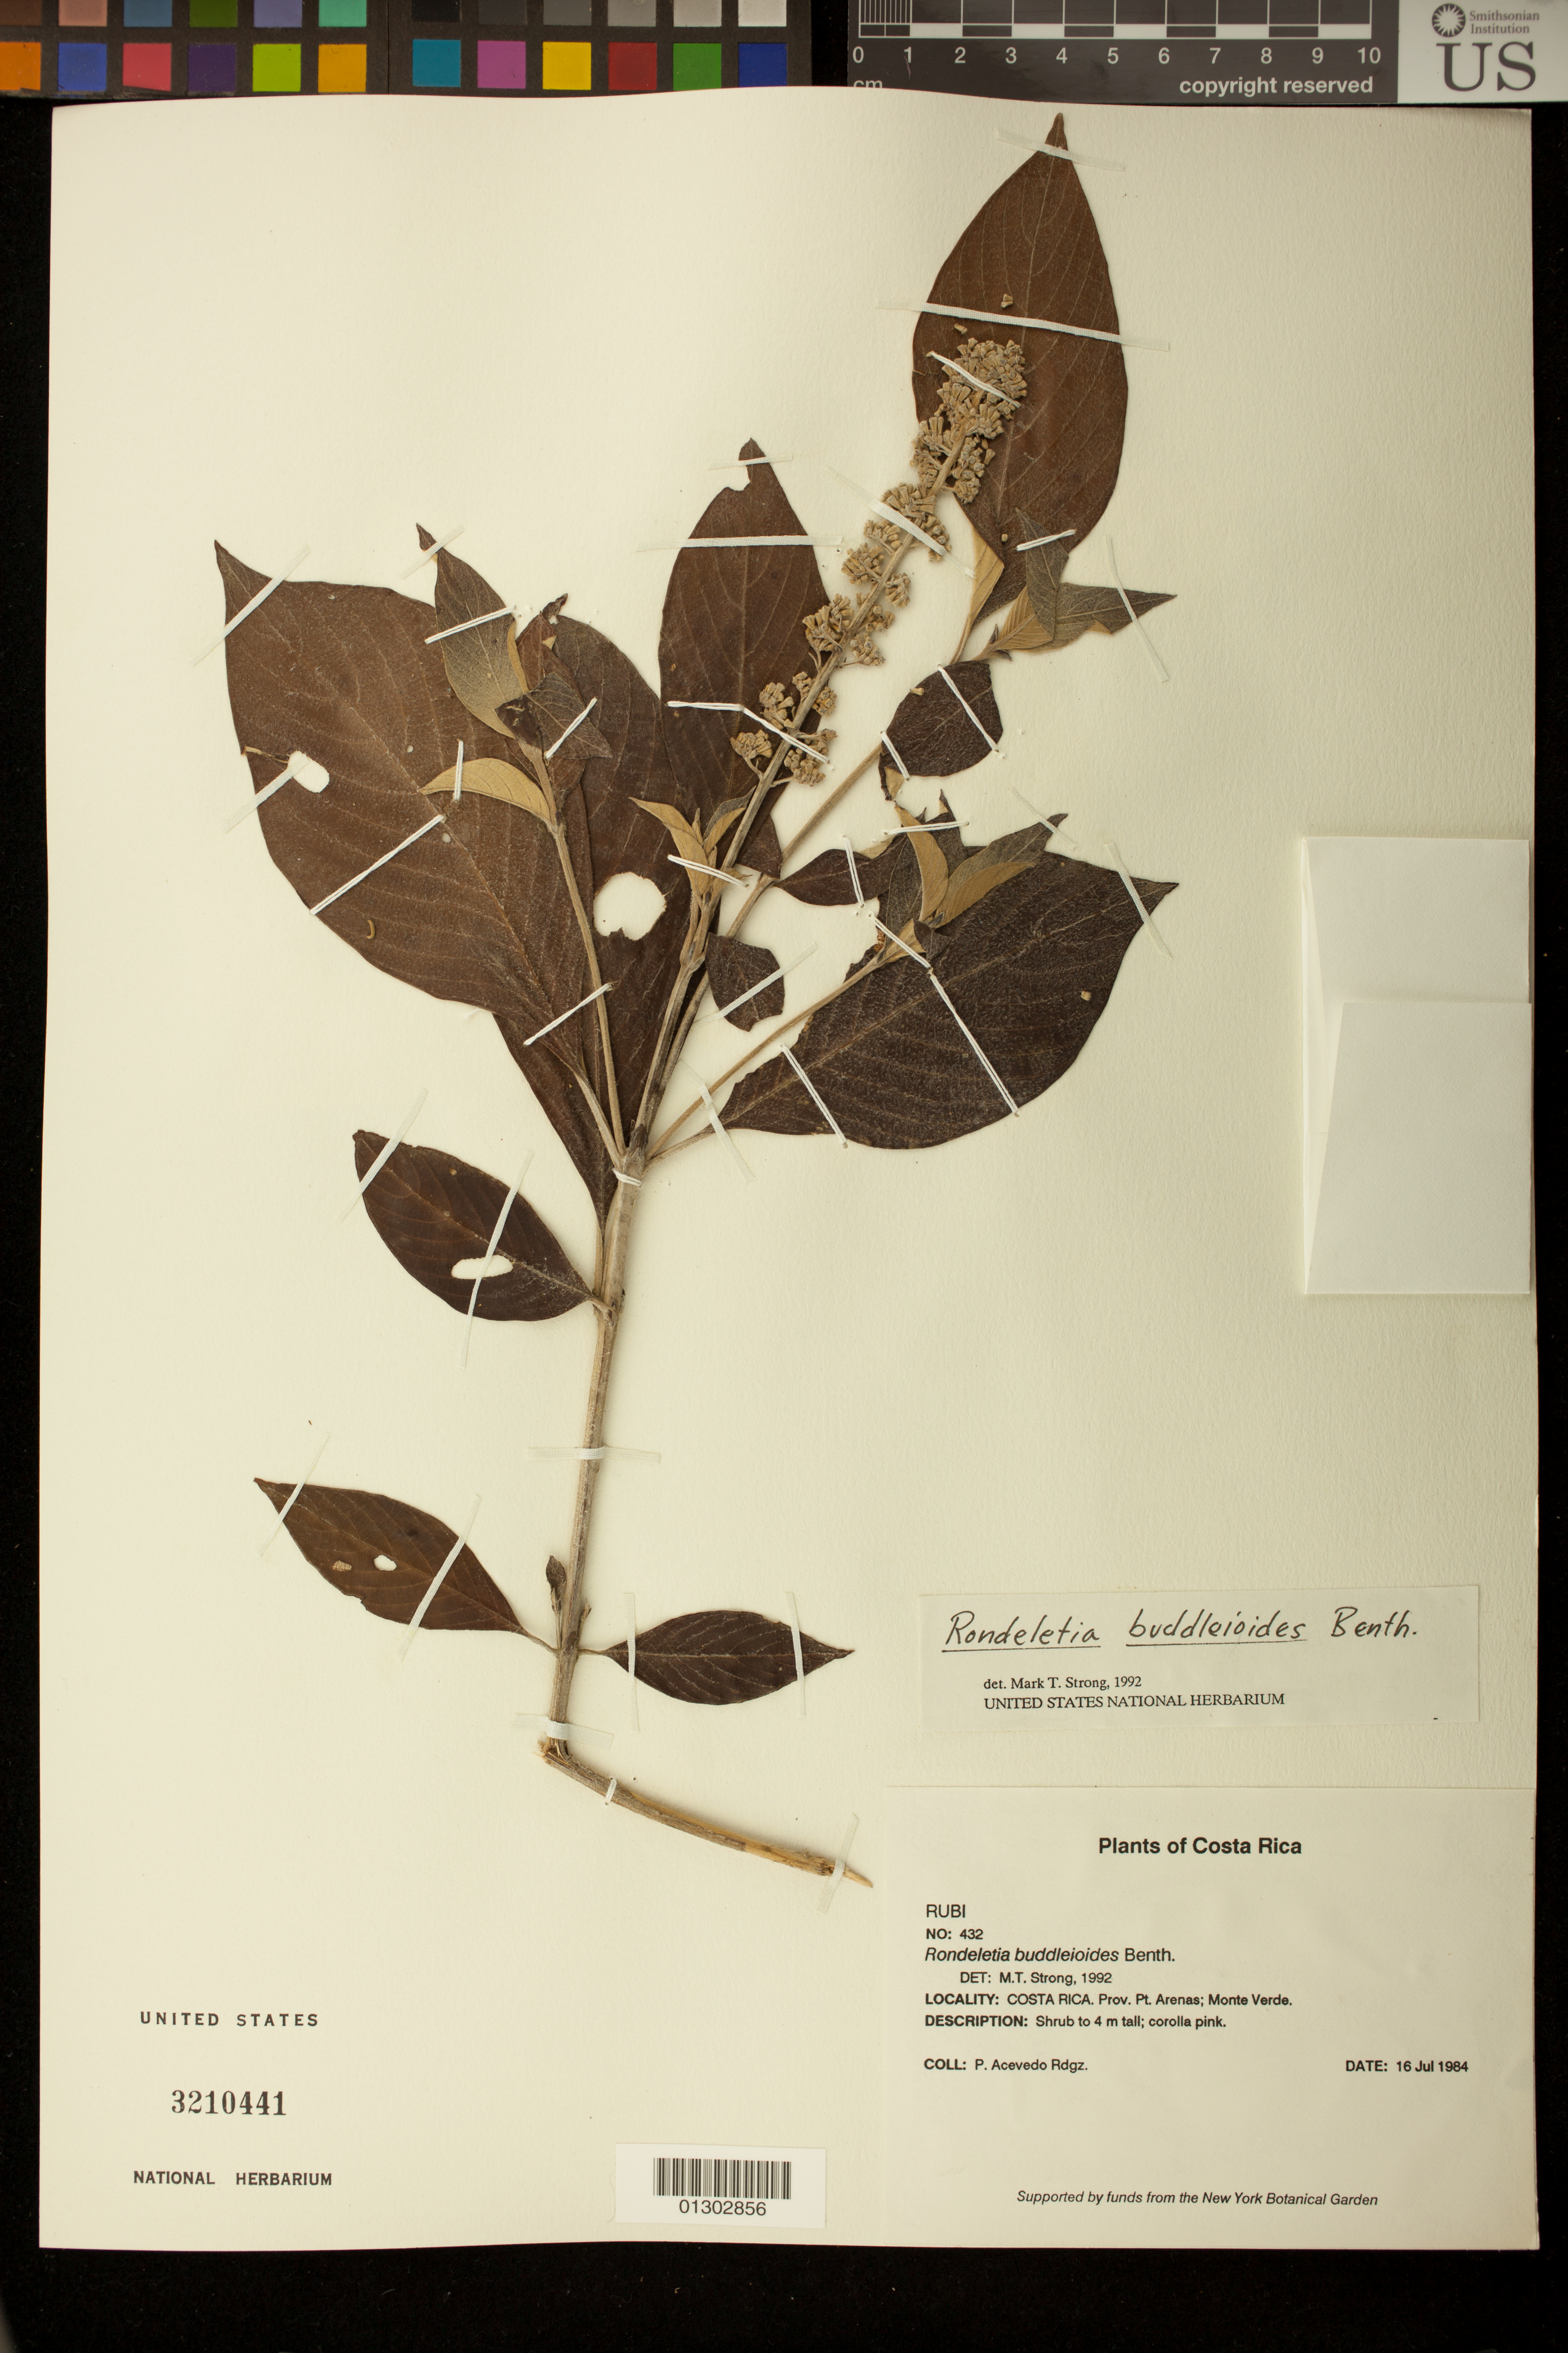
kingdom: Plantae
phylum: Tracheophyta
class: Magnoliopsida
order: Gentianales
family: Rubiaceae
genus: Arachnothryx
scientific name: Arachnothryx buddleioides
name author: (Benth.) Planch.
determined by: Torres Montufar, J. A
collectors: P. Acevedo-Rodr.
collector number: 432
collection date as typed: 16 Jul 1984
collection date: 1984-07-16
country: Costa Rica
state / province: Puntarenas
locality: Prov. Pt. Arenas; Monte Verde, Reserva Forestal.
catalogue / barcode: US 3210441